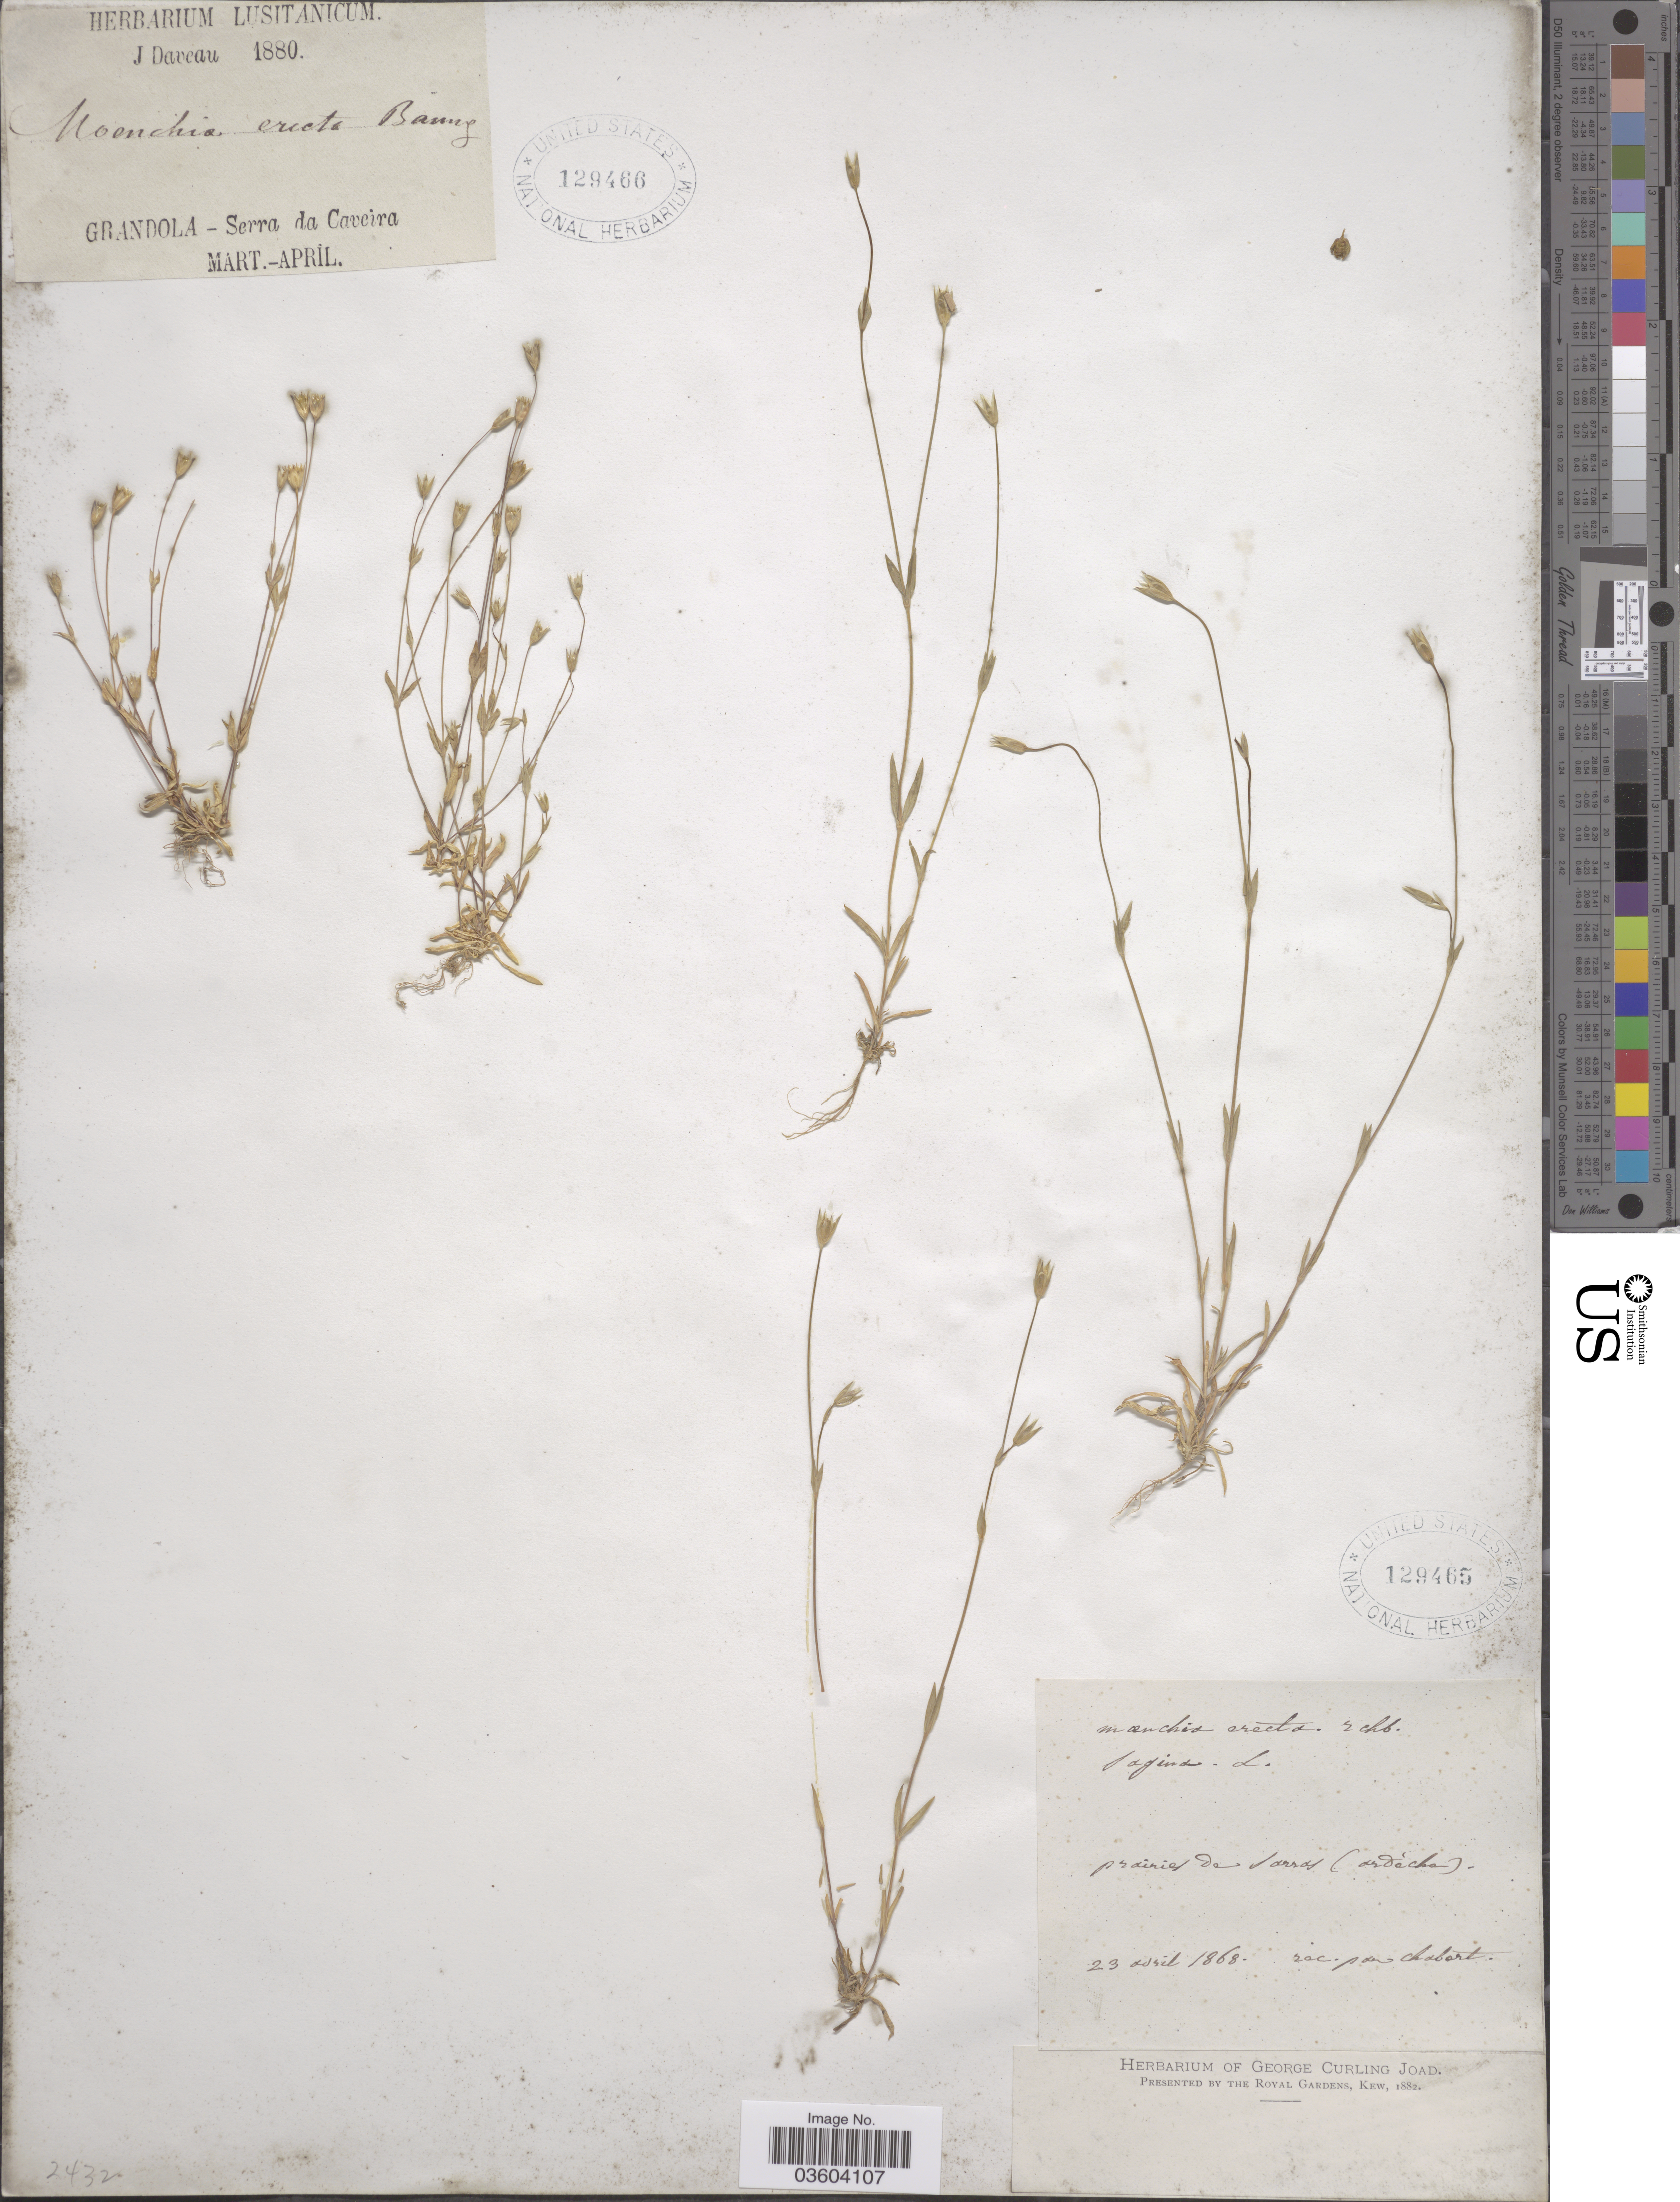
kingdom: Plantae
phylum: Tracheophyta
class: Magnoliopsida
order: Caryophyllales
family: Caryophyllaceae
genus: Moenchia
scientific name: Moenchia erecta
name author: (L.) G. Gaertn. et al.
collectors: P. Chabert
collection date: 1868-04-23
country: France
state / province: Auvergne-Rhône-Alpes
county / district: Ardèche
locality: Prairies de Sarras (Ardéche).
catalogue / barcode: US 129465